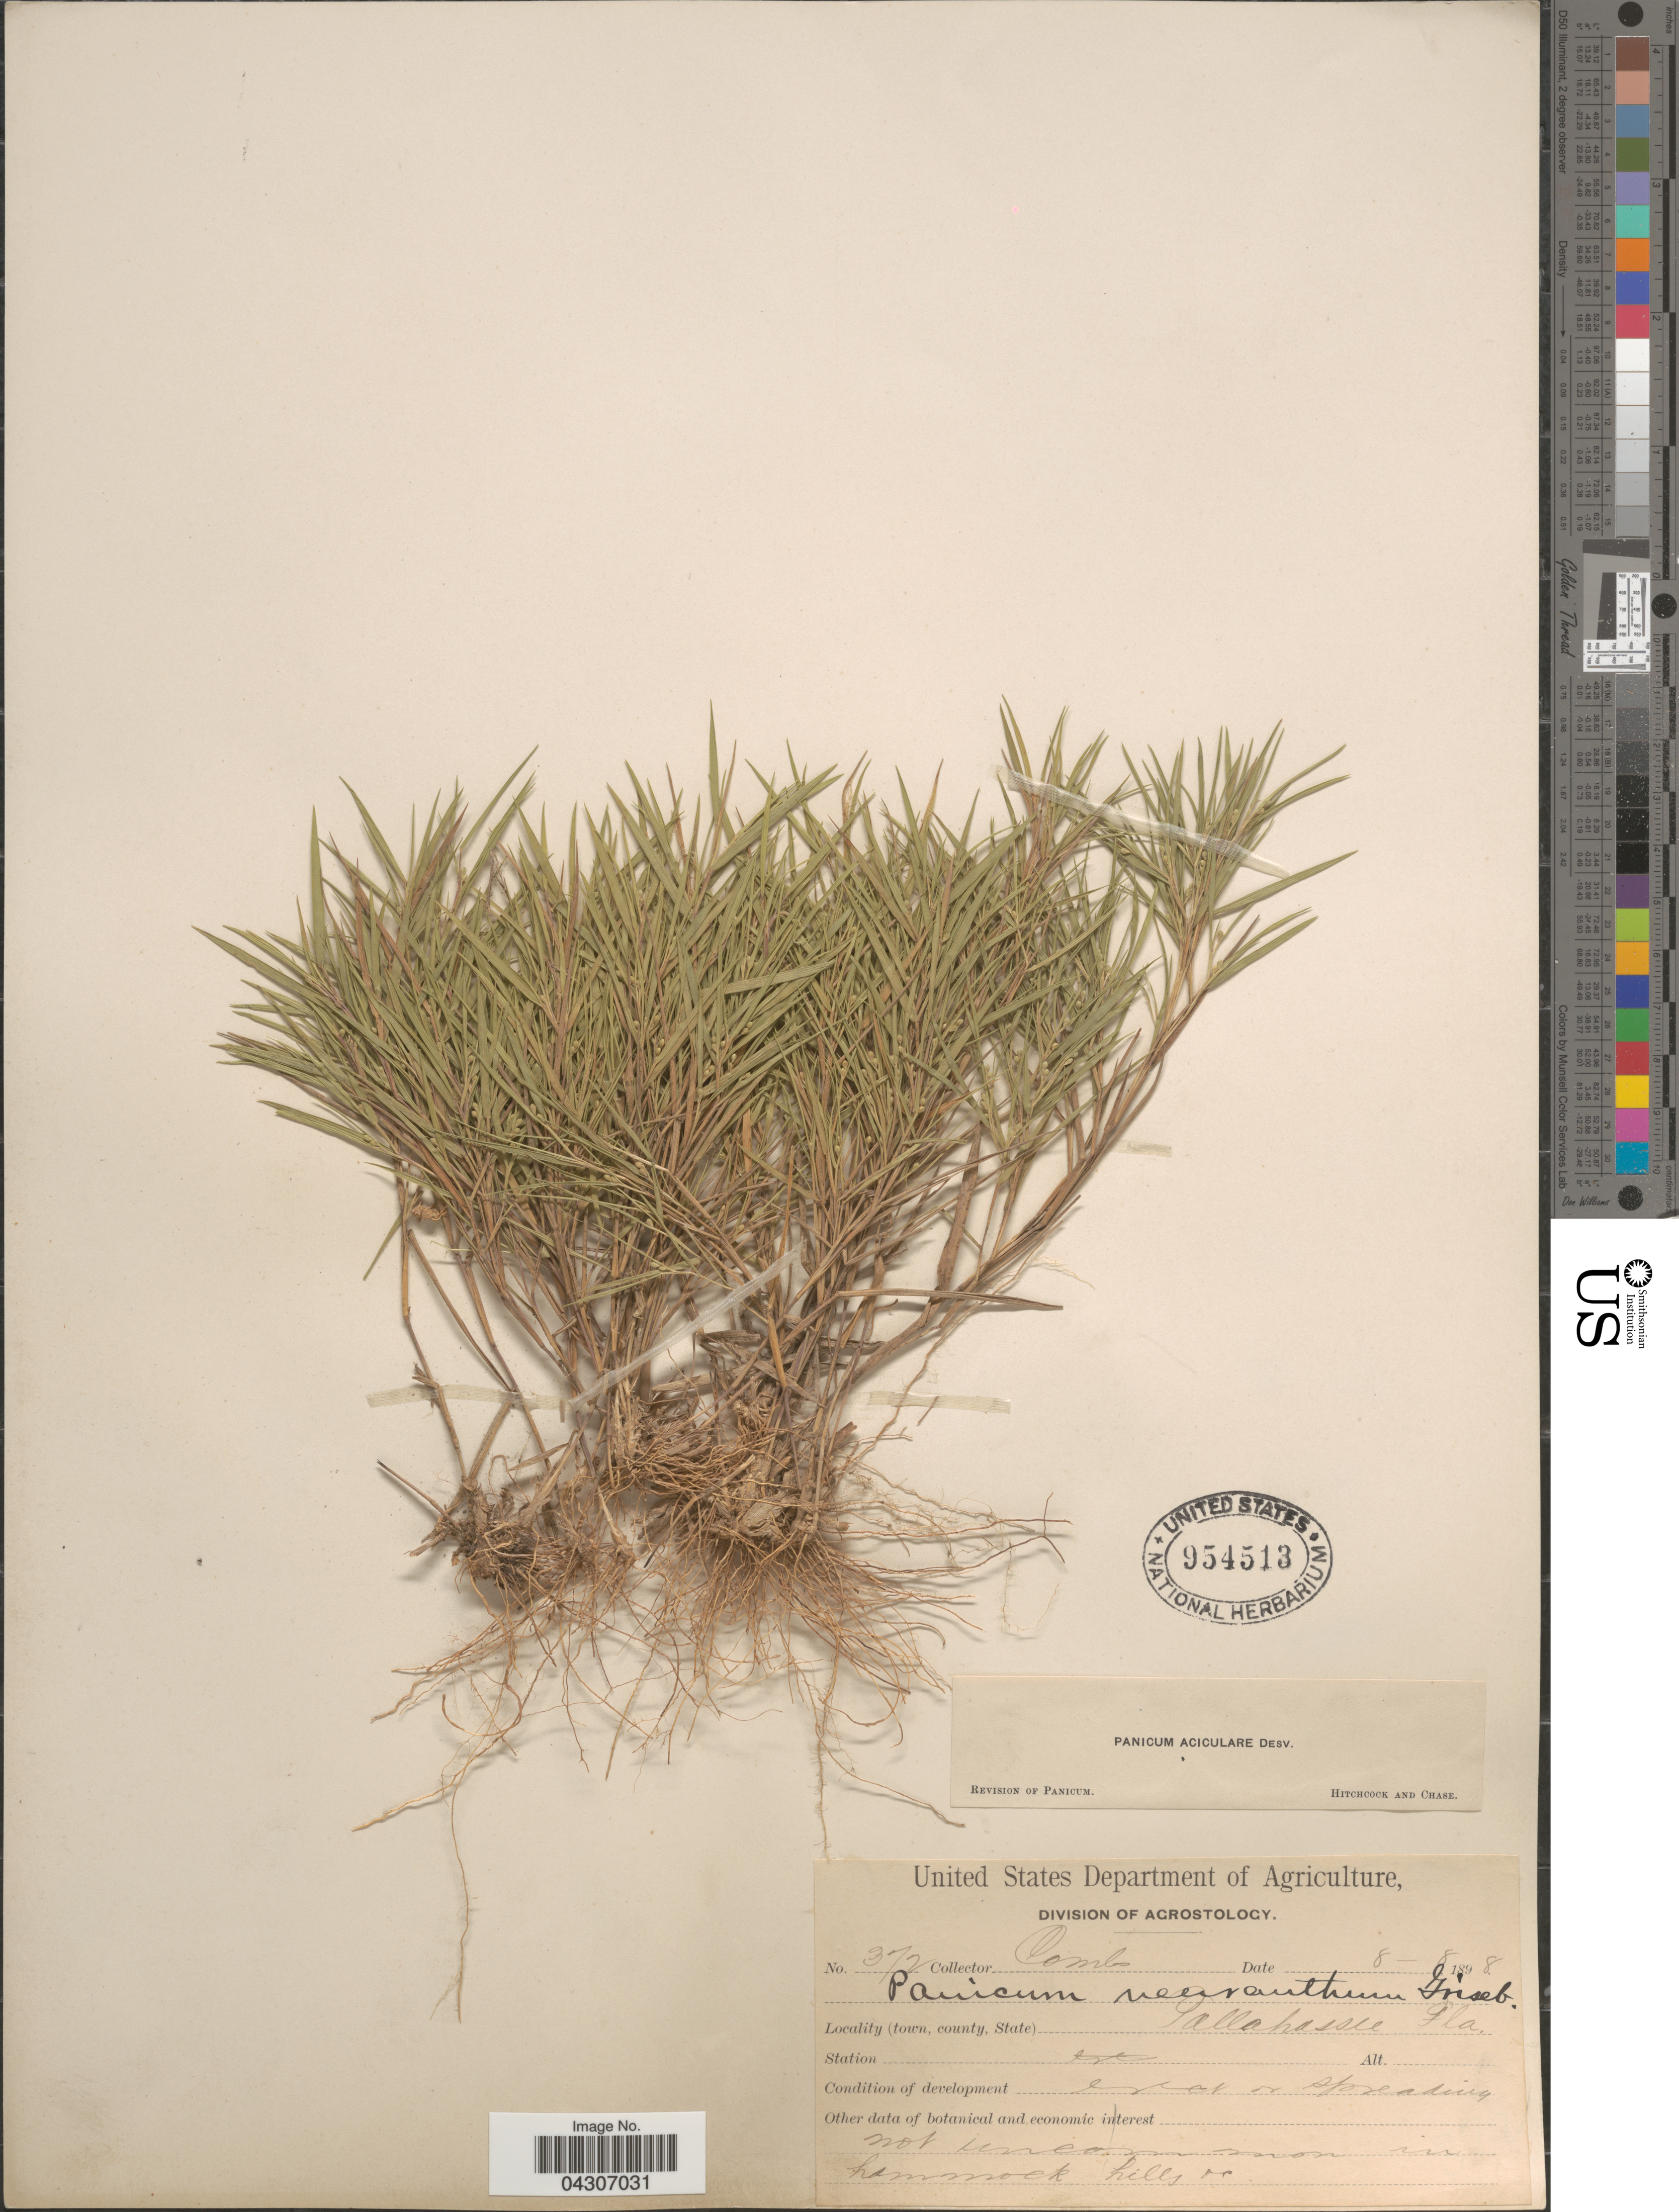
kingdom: Plantae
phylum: Tracheophyta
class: Liliopsida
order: Poales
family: Poaceae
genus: Dichanthelium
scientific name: Dichanthelium aciculare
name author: (Desv. ex Poir.) Gould & C.A. Clark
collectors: -. Combs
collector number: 372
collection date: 1898-08-08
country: United States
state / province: Florida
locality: Tallahassee.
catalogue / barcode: US 954513